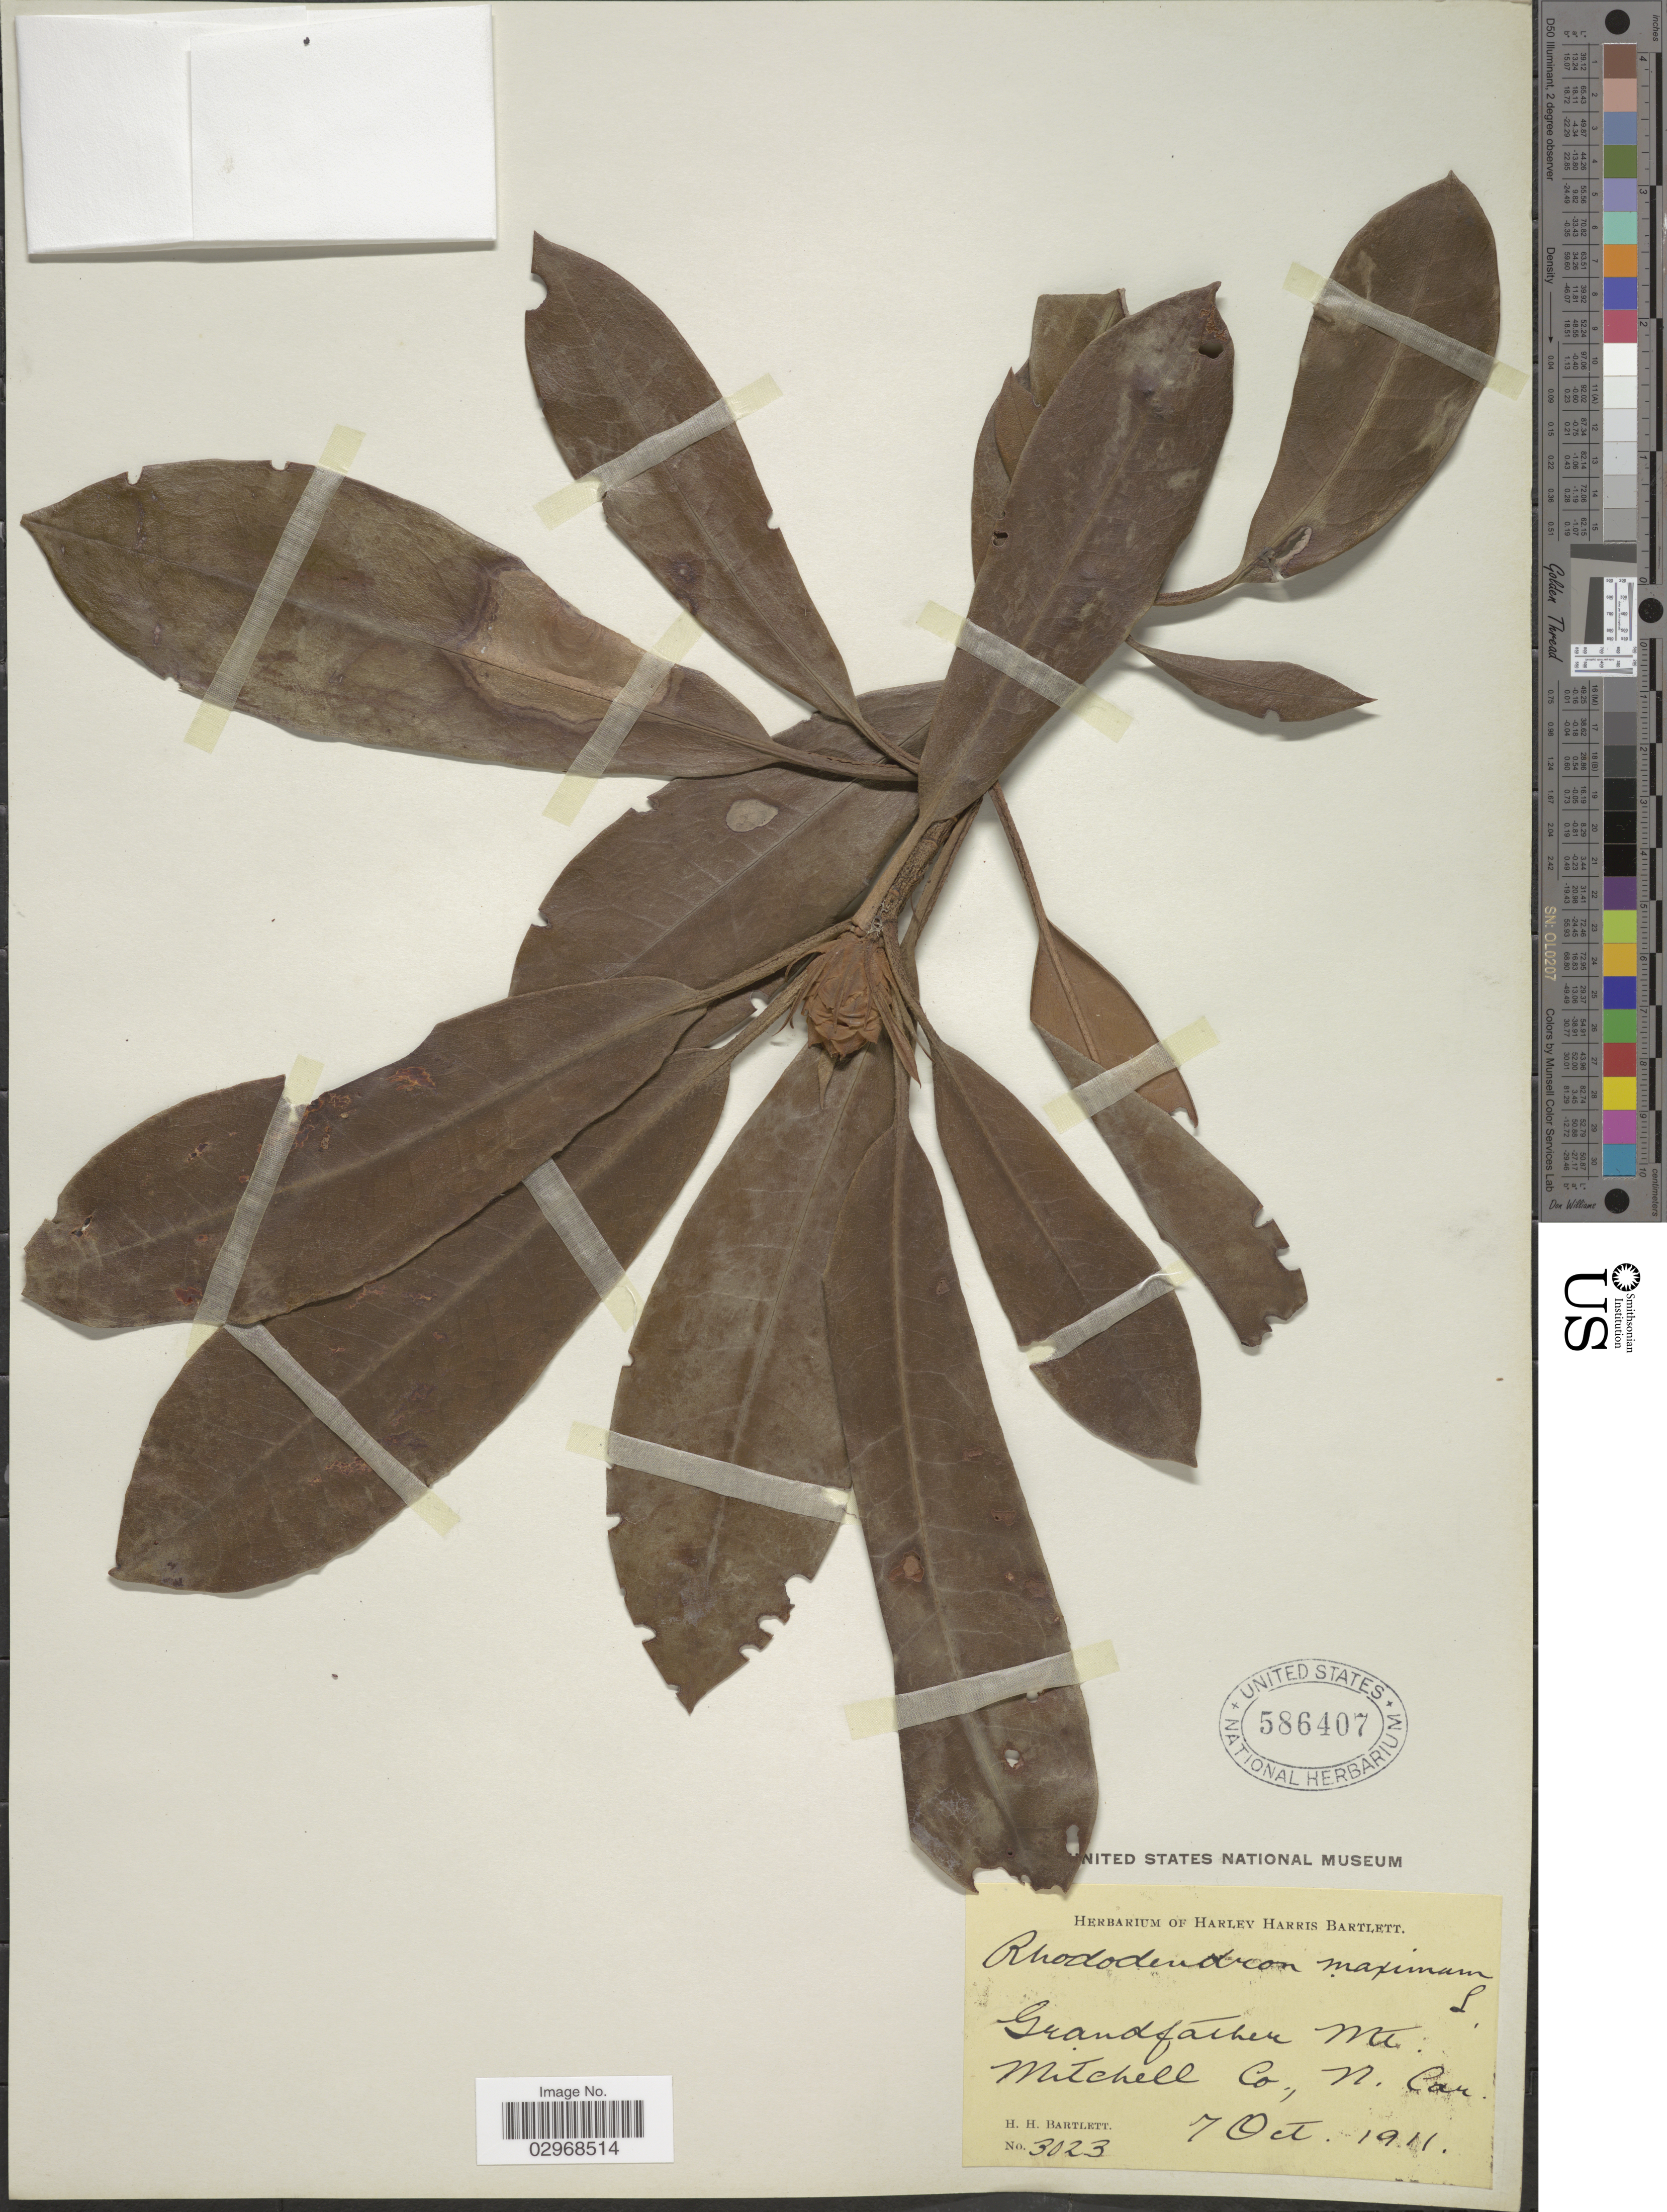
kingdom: Plantae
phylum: Tracheophyta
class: Magnoliopsida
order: Ericales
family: Ericaceae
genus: Rhododendron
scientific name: Rhododendron maximum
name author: L.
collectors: H. H. Bartlett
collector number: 3023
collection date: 1911-10-07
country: United States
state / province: North Carolina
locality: Grandfather Mt. Mitchell Co.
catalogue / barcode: US 586407